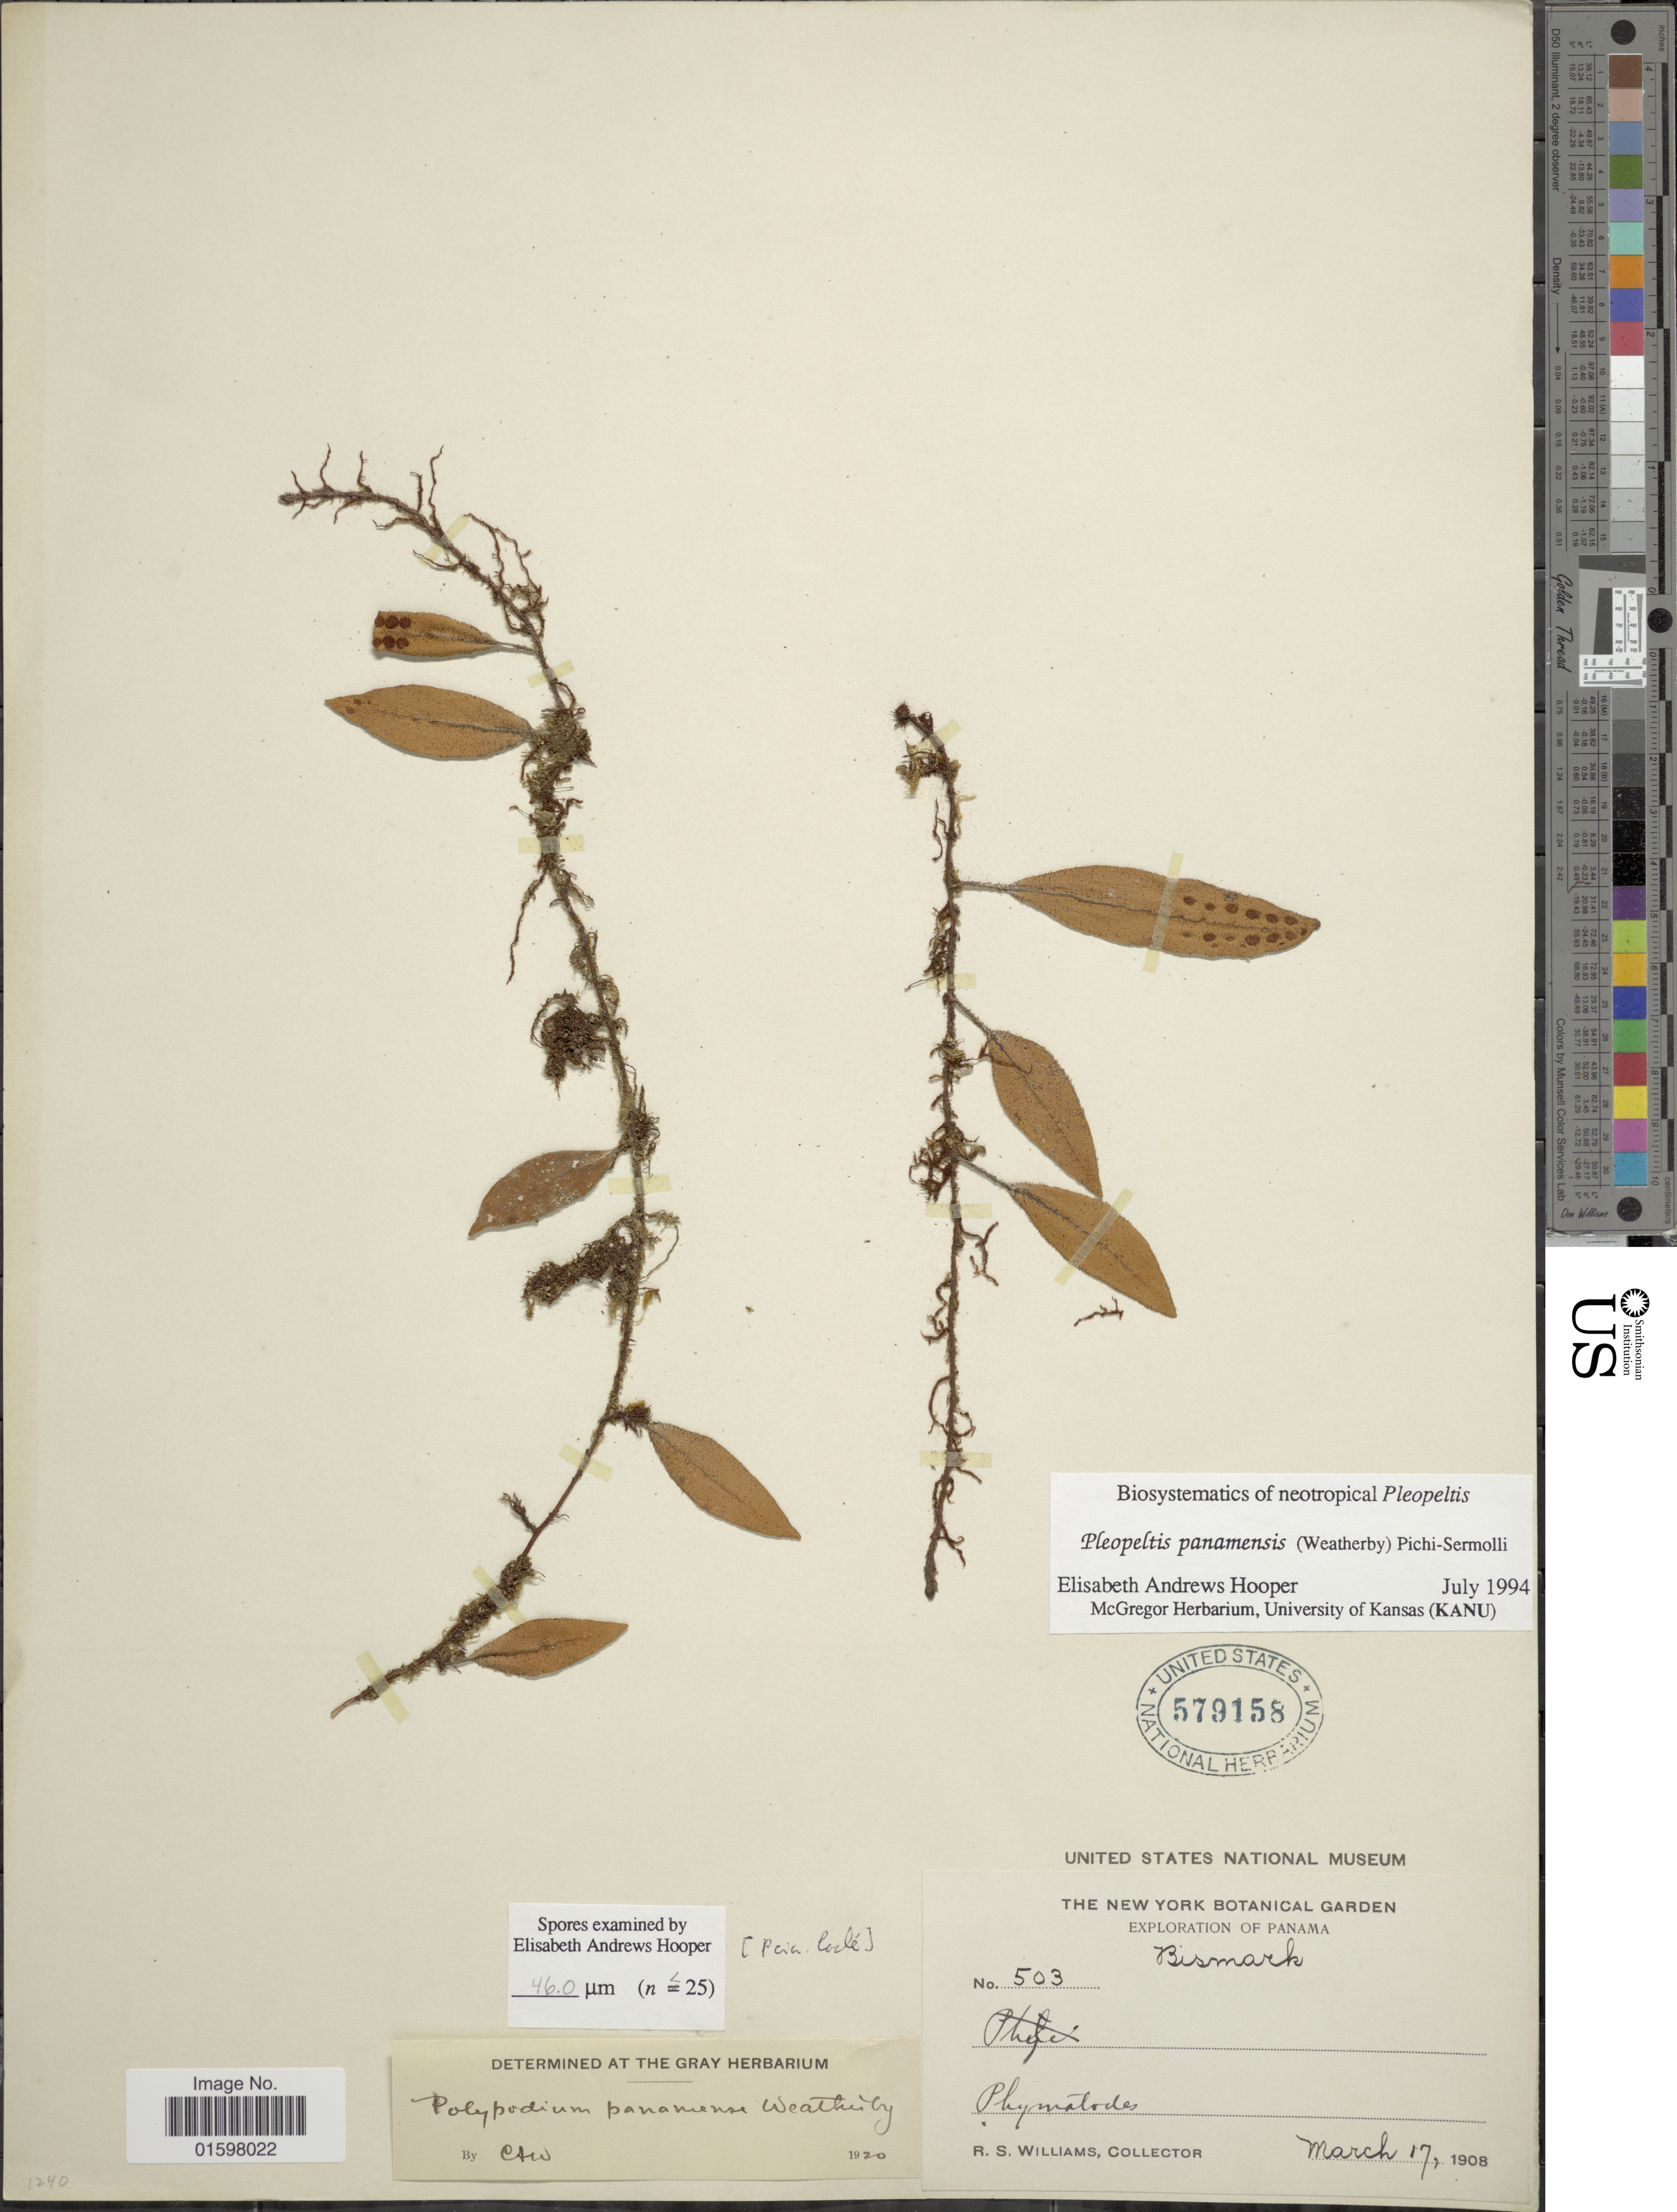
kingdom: Plantae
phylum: Tracheophyta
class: Polypodiopsida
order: Polypodiales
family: Polypodiaceae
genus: Pleopeltis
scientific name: Pleopeltis panamensis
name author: (Weath.) Pic. Serm.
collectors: R. S. Williams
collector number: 503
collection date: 1908-03-17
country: Panama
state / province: Panamá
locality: Bismark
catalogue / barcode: US 579158